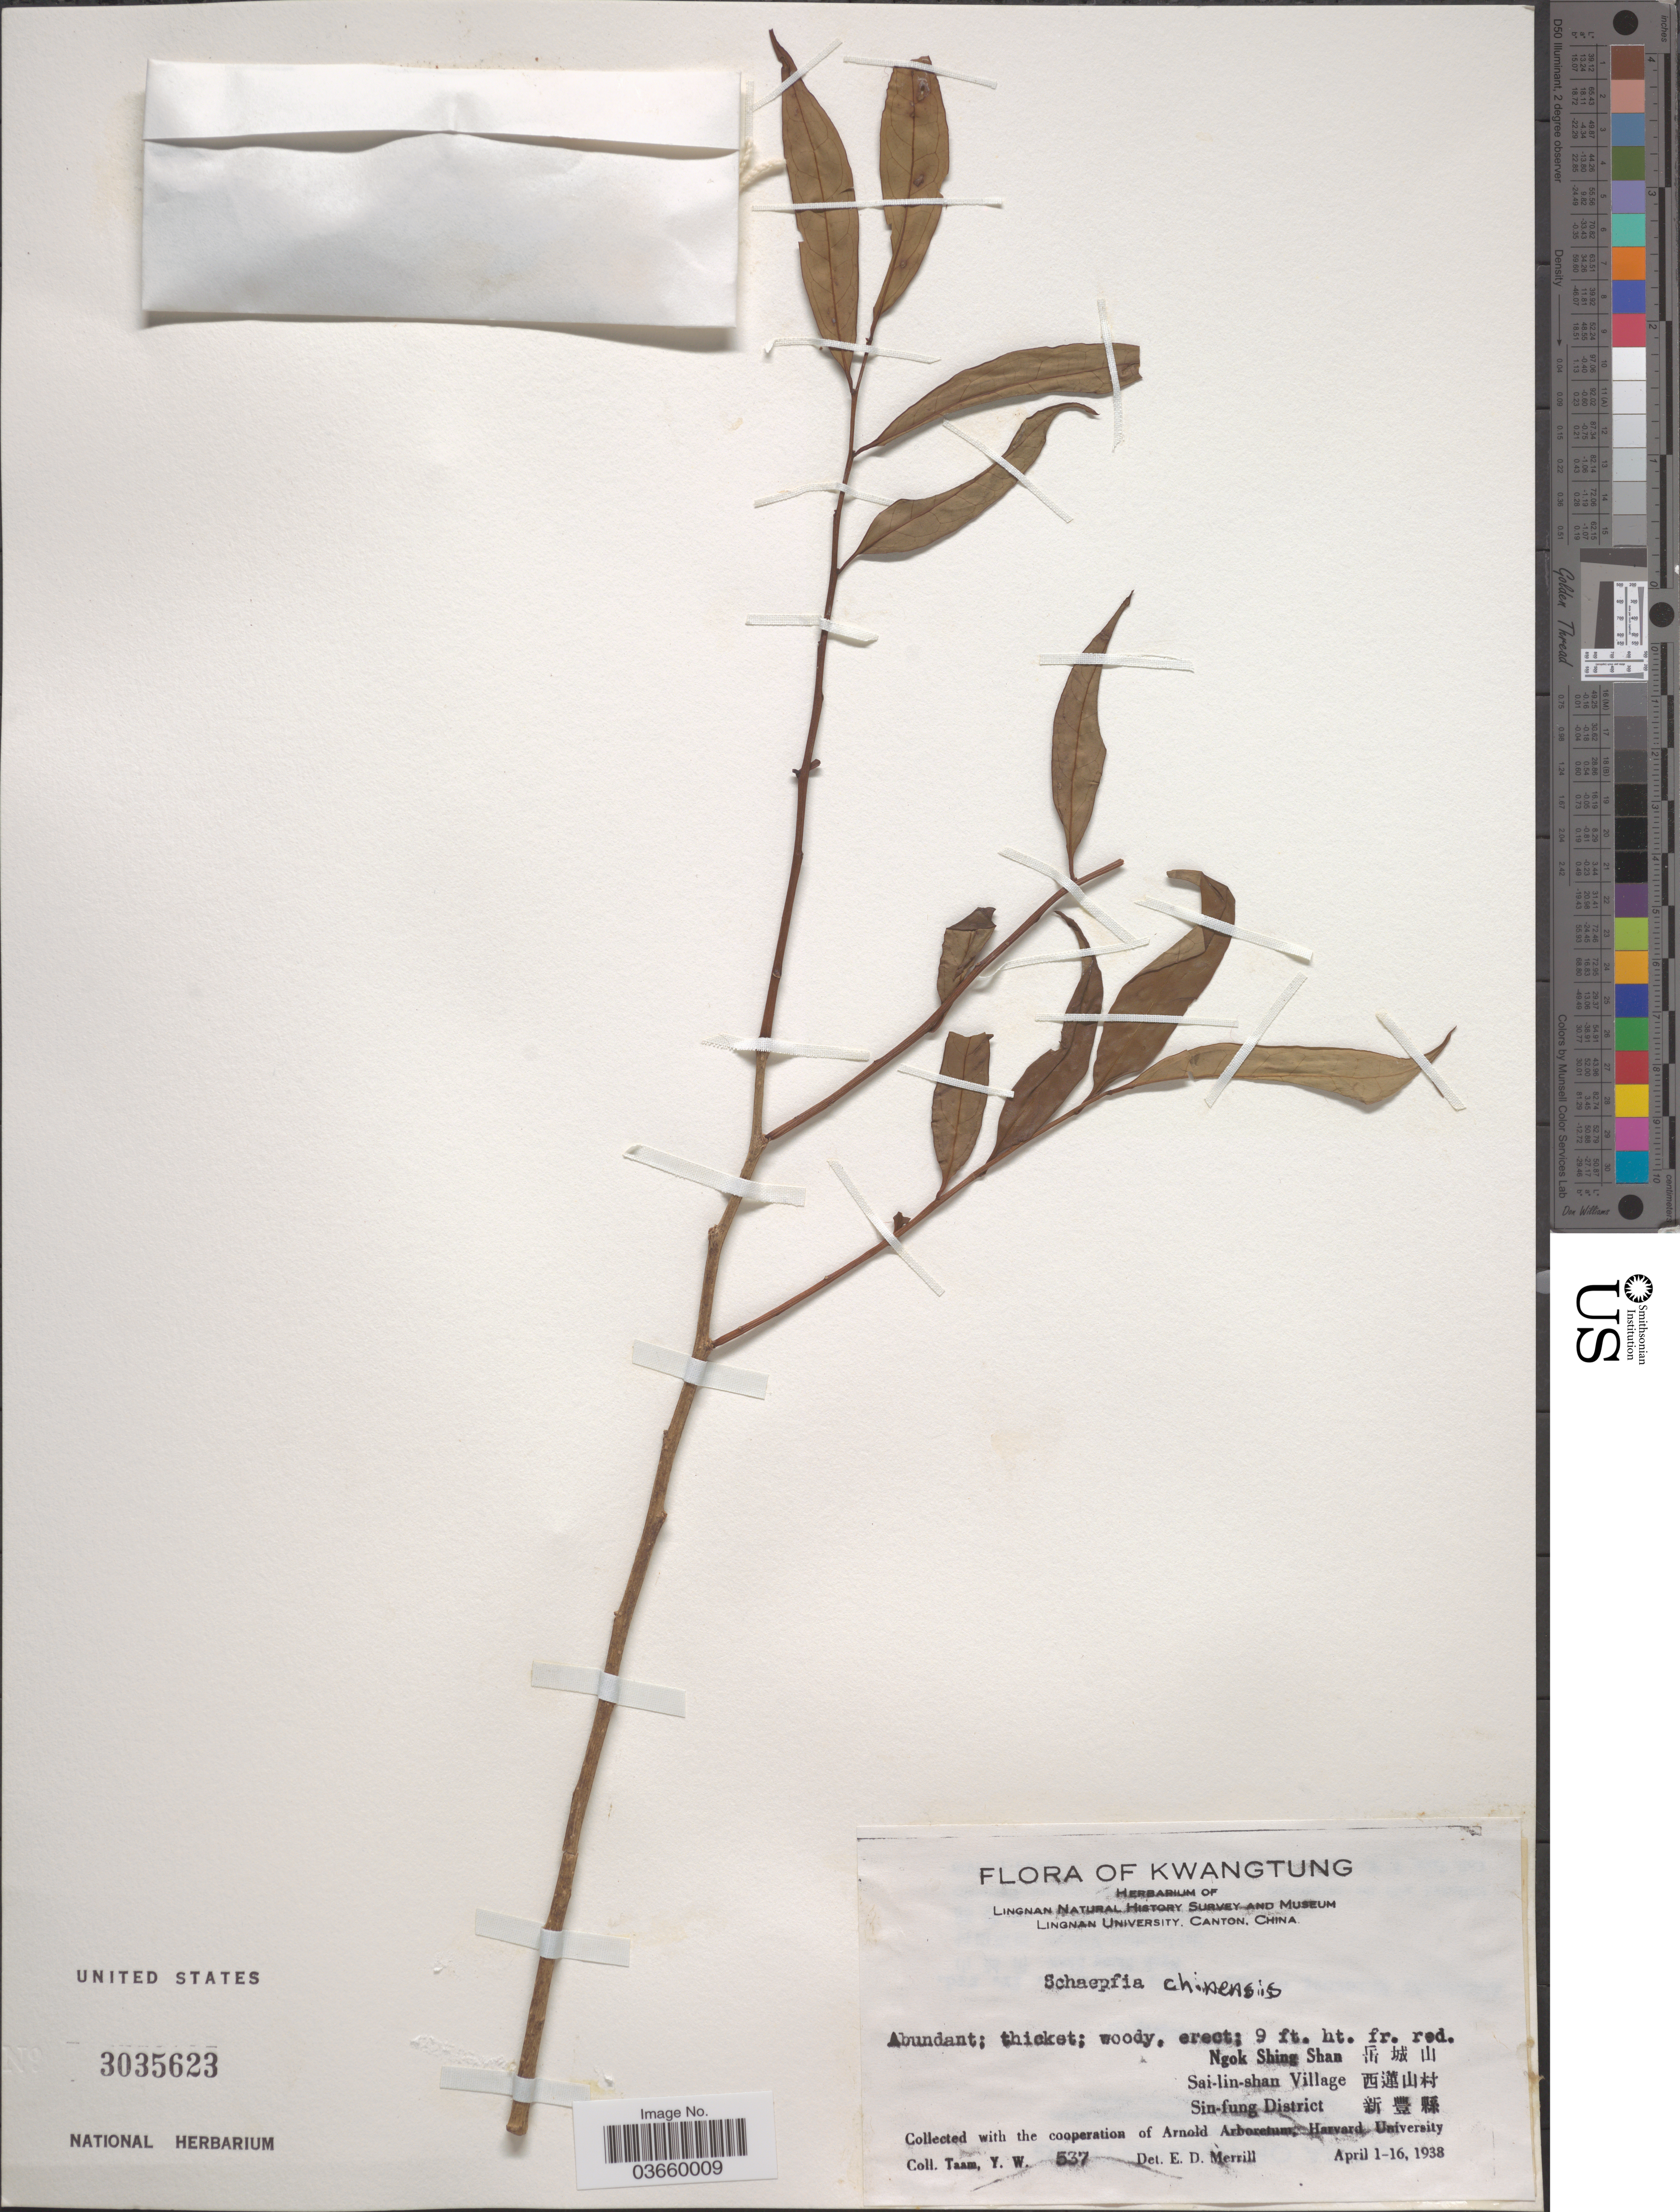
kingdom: Plantae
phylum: Tracheophyta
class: Magnoliopsida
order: Santalales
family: Schoepfiaceae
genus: Schoepfia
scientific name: Schoepfia chinensis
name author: Gardner & Champ.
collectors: Y. W. Taam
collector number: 537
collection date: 1938-04-01/1938-04-16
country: China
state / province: Guangdong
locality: Kwangtung. Ngok Shing Shan X, Sai-lin-shan Village X, Sin-fung District X.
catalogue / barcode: US 3035623